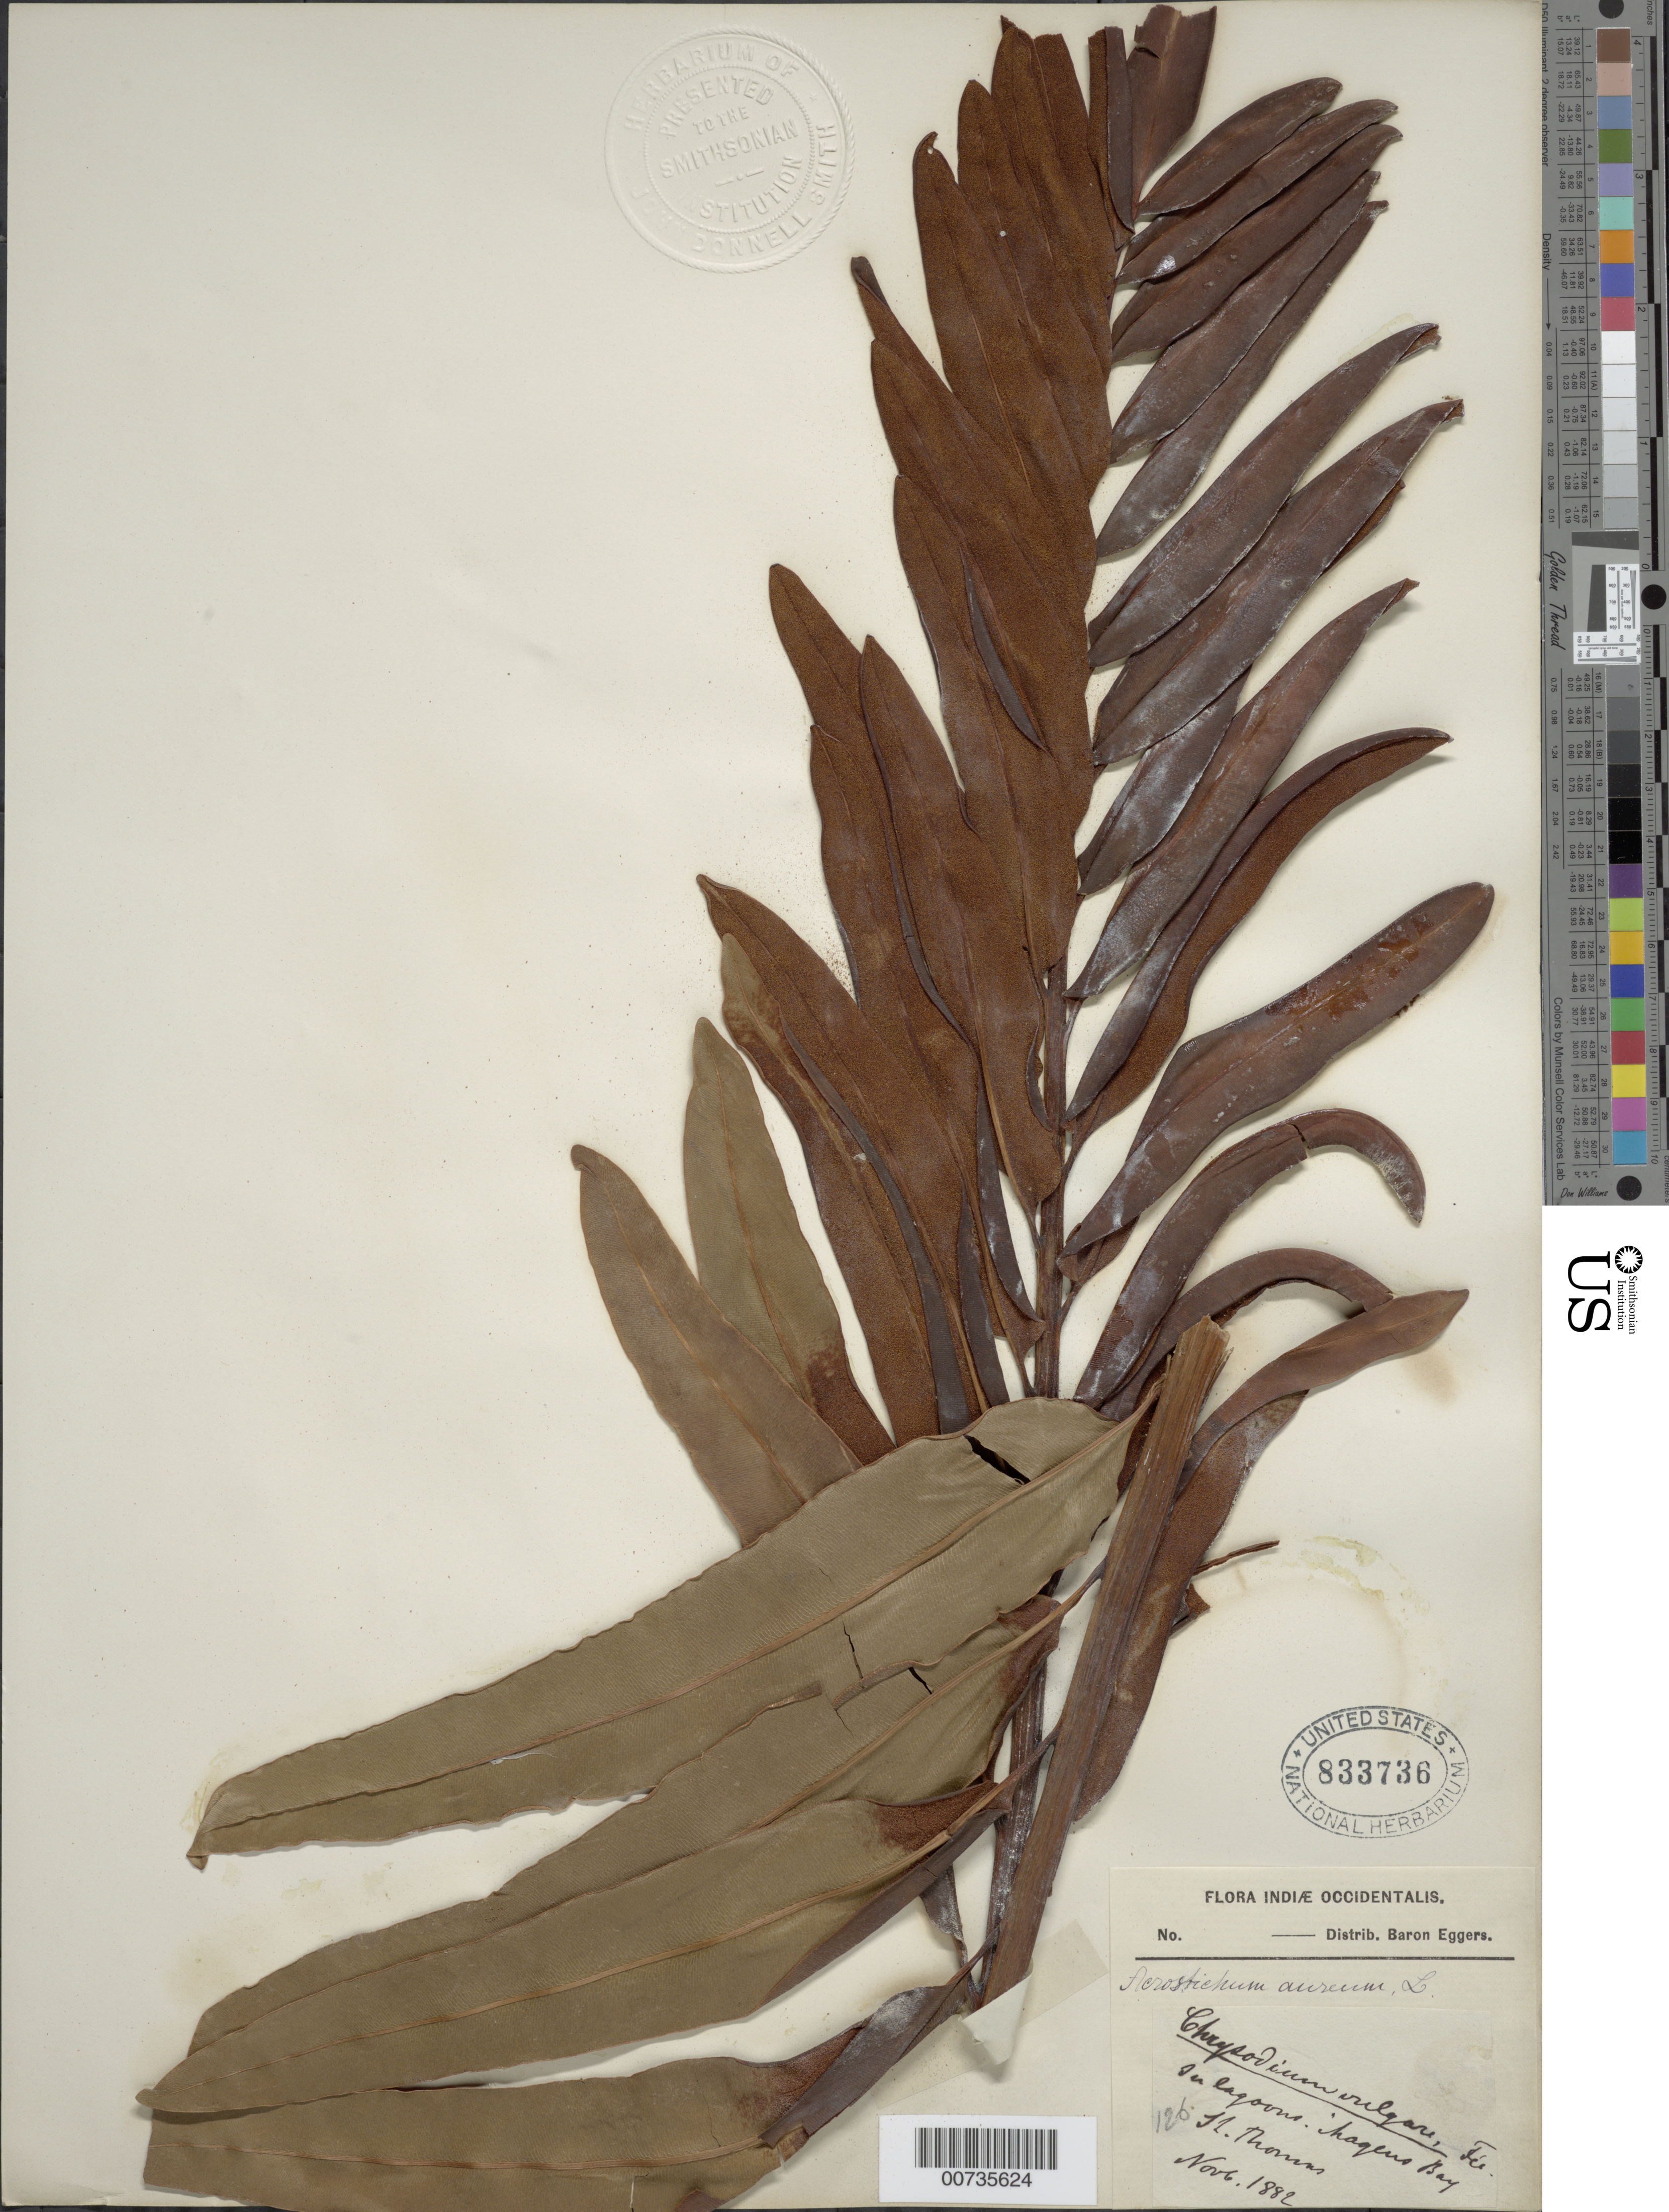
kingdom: Plantae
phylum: Tracheophyta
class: Polypodiopsida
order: Polypodiales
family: Pteridaceae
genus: Acrostichum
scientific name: Acrostichum danaeifolium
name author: Langsd. & Fisch.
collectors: H. F. A. von Eggers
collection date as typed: Nov 1882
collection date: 1882-11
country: U.S. Virgin Islands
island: St. Thomas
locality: St. Thomas, Magens Bay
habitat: In lagoons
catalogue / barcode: US 833736